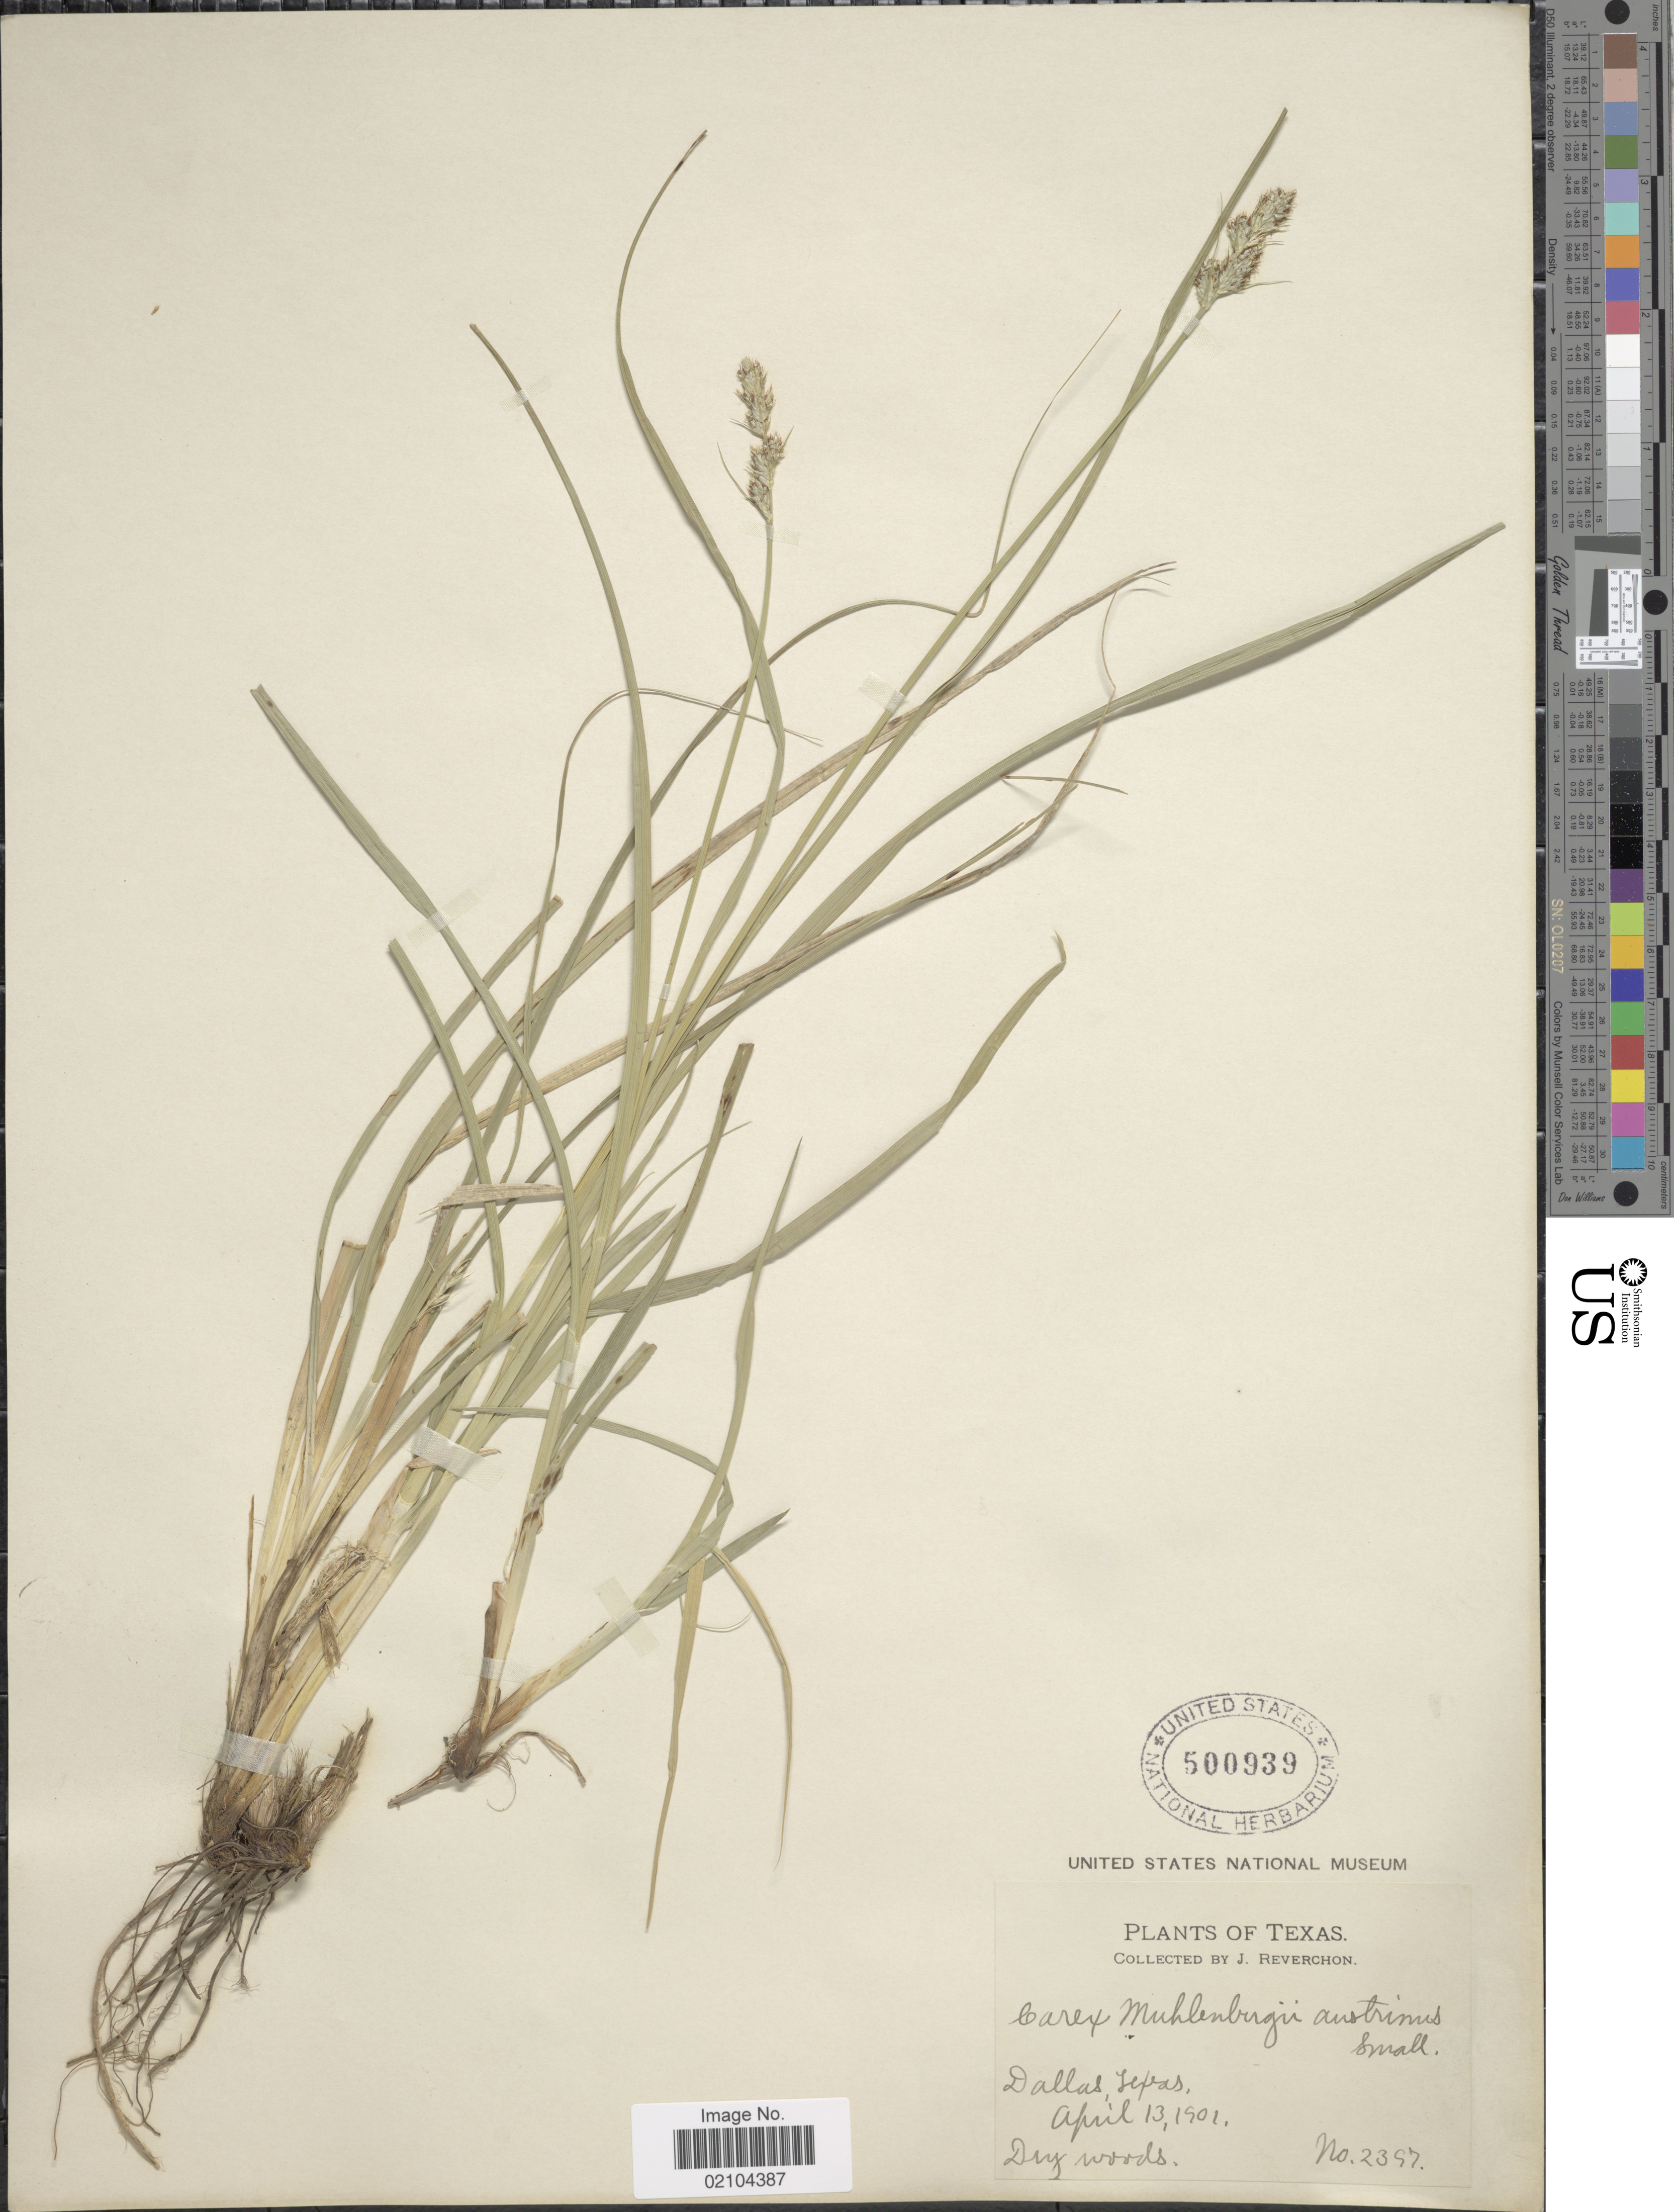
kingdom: Plantae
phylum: Tracheophyta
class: Liliopsida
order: Poales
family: Cyperaceae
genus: Carex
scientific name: Carex austrina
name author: Mack.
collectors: J. Reverchon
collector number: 2397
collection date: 1901-04-13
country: United States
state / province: Texas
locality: Dallas, dry woods.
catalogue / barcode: US 500939